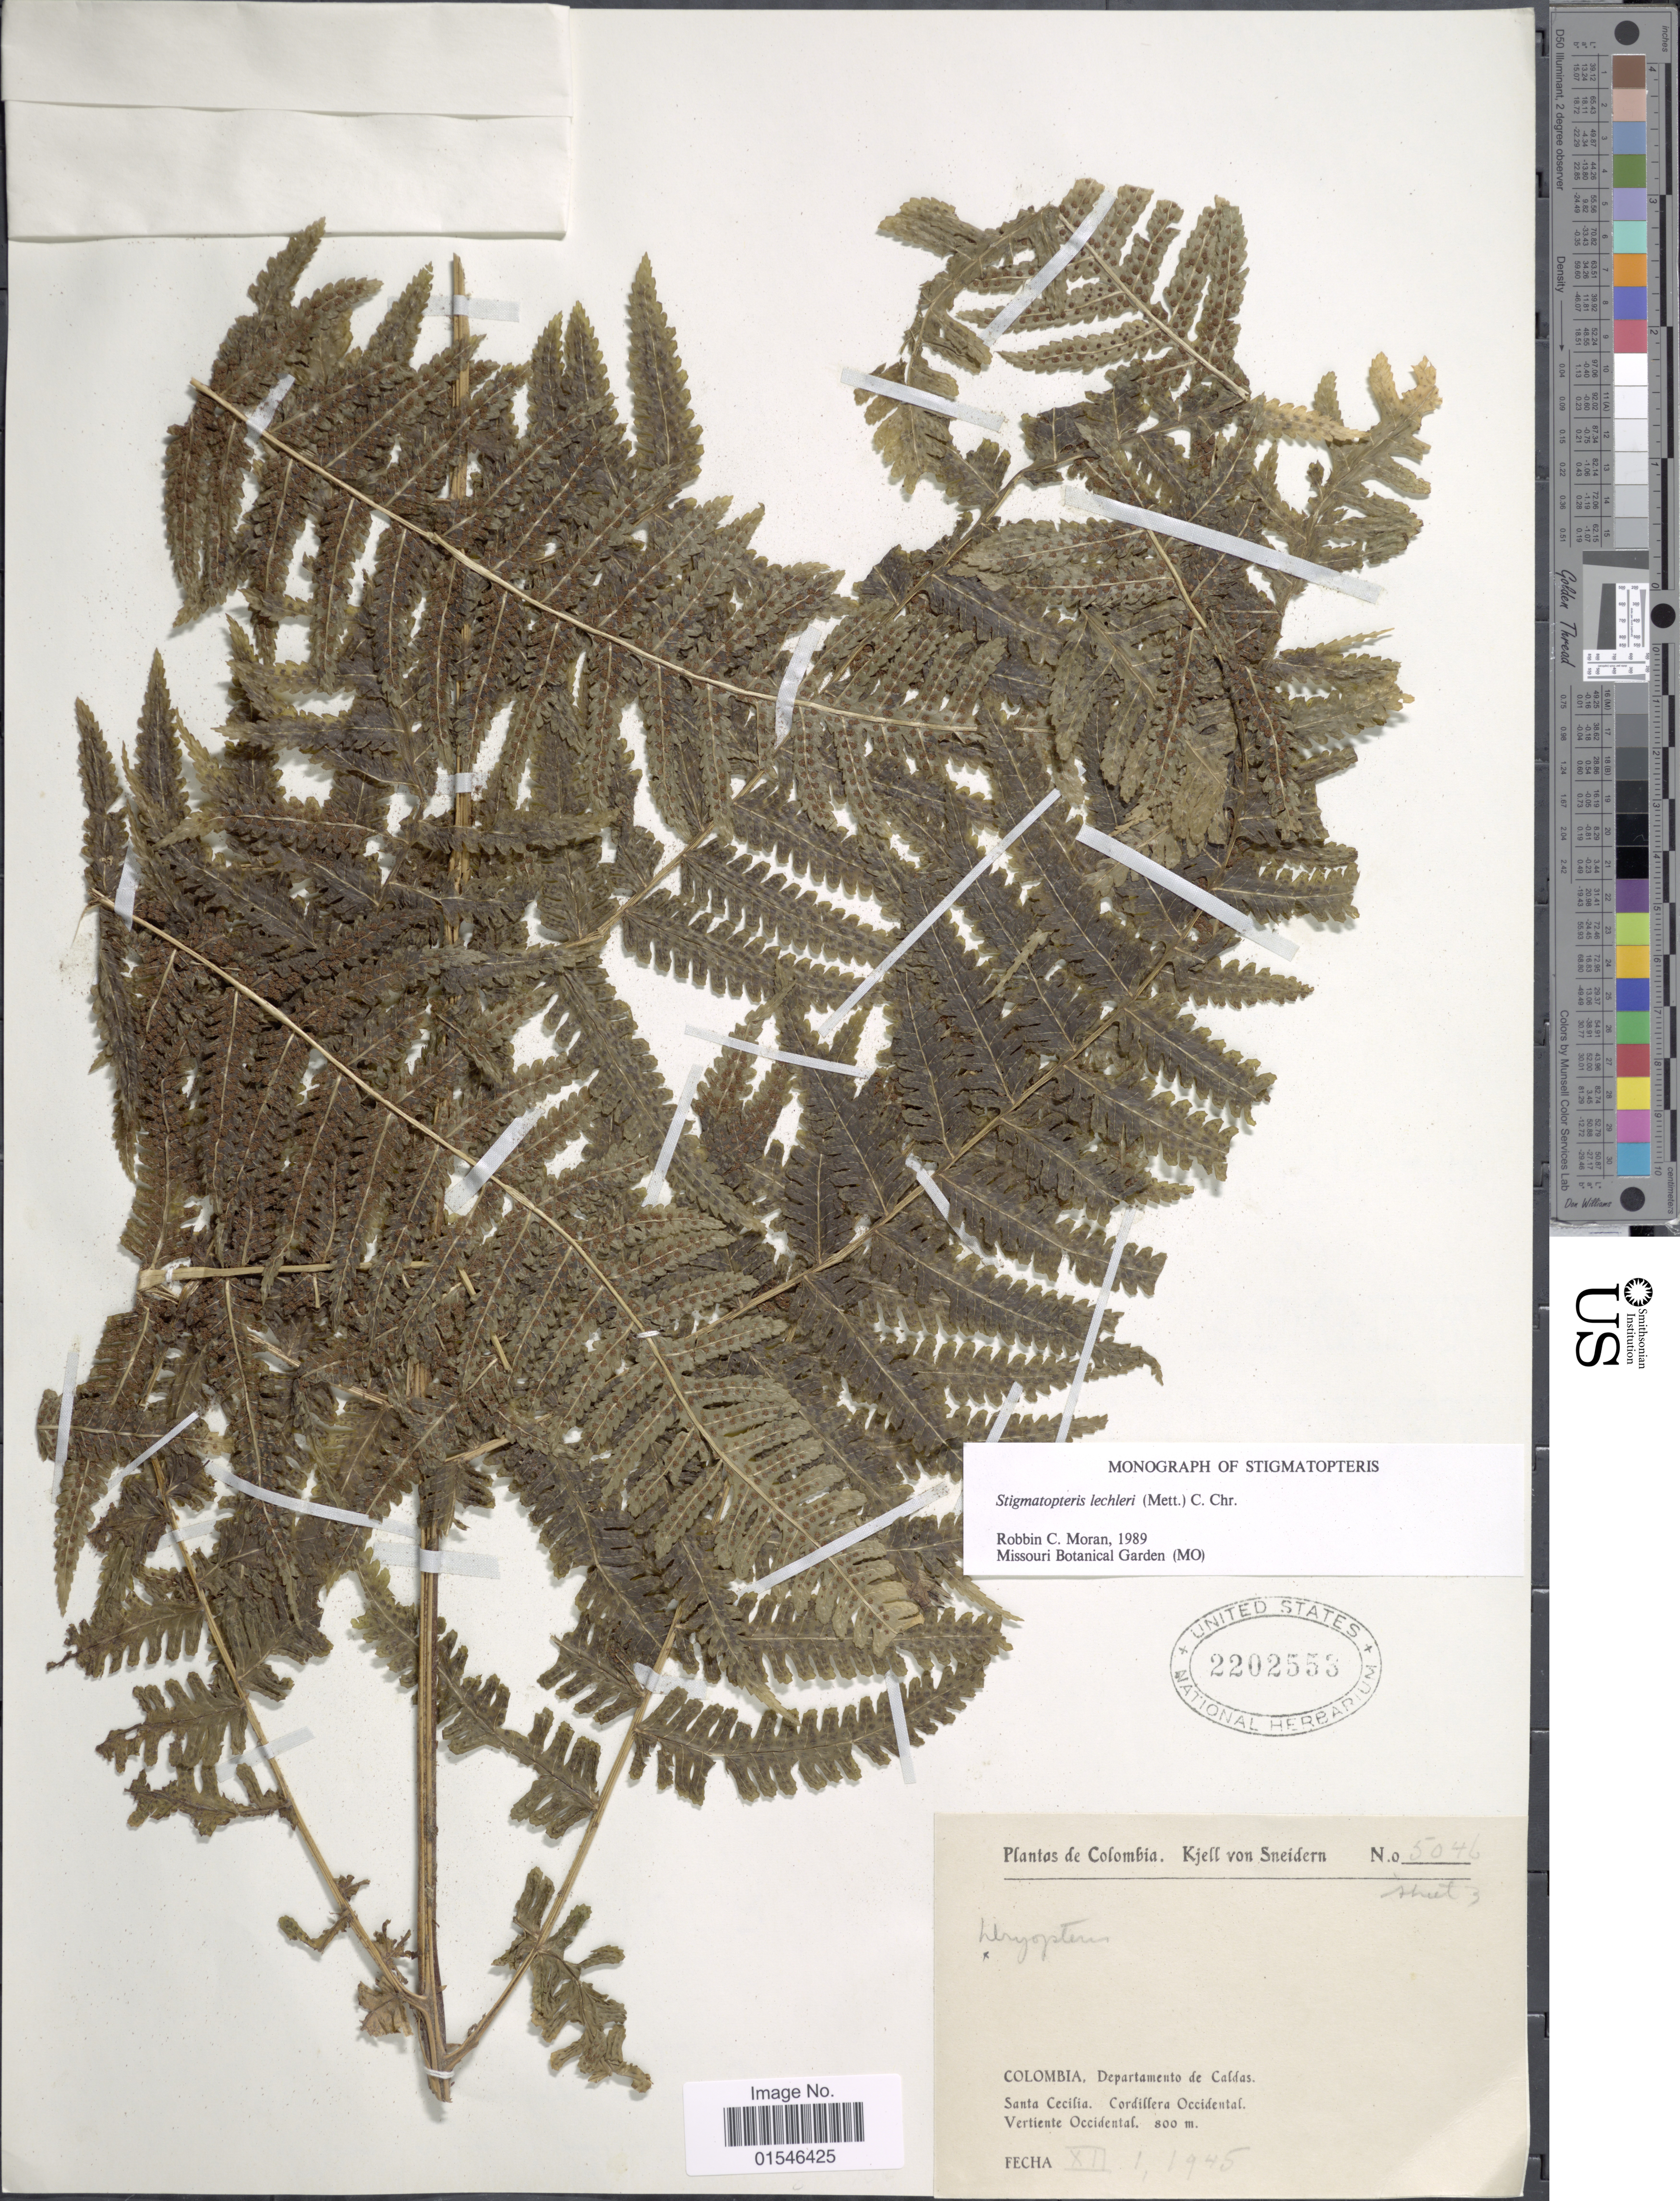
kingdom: Plantae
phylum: Tracheophyta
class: Polypodiopsida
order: Polypodiales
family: Dryopteridaceae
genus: Stigmatopteris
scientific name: Stigmatopteris lechleri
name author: (Mett.) C. Chr.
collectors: K. von Sneidern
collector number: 5046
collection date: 1945-12-01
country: Colombia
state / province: Caldas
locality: Santa Cecilia. Cordillera Occidental. Vertiente Occidental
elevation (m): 800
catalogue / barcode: US 2202553